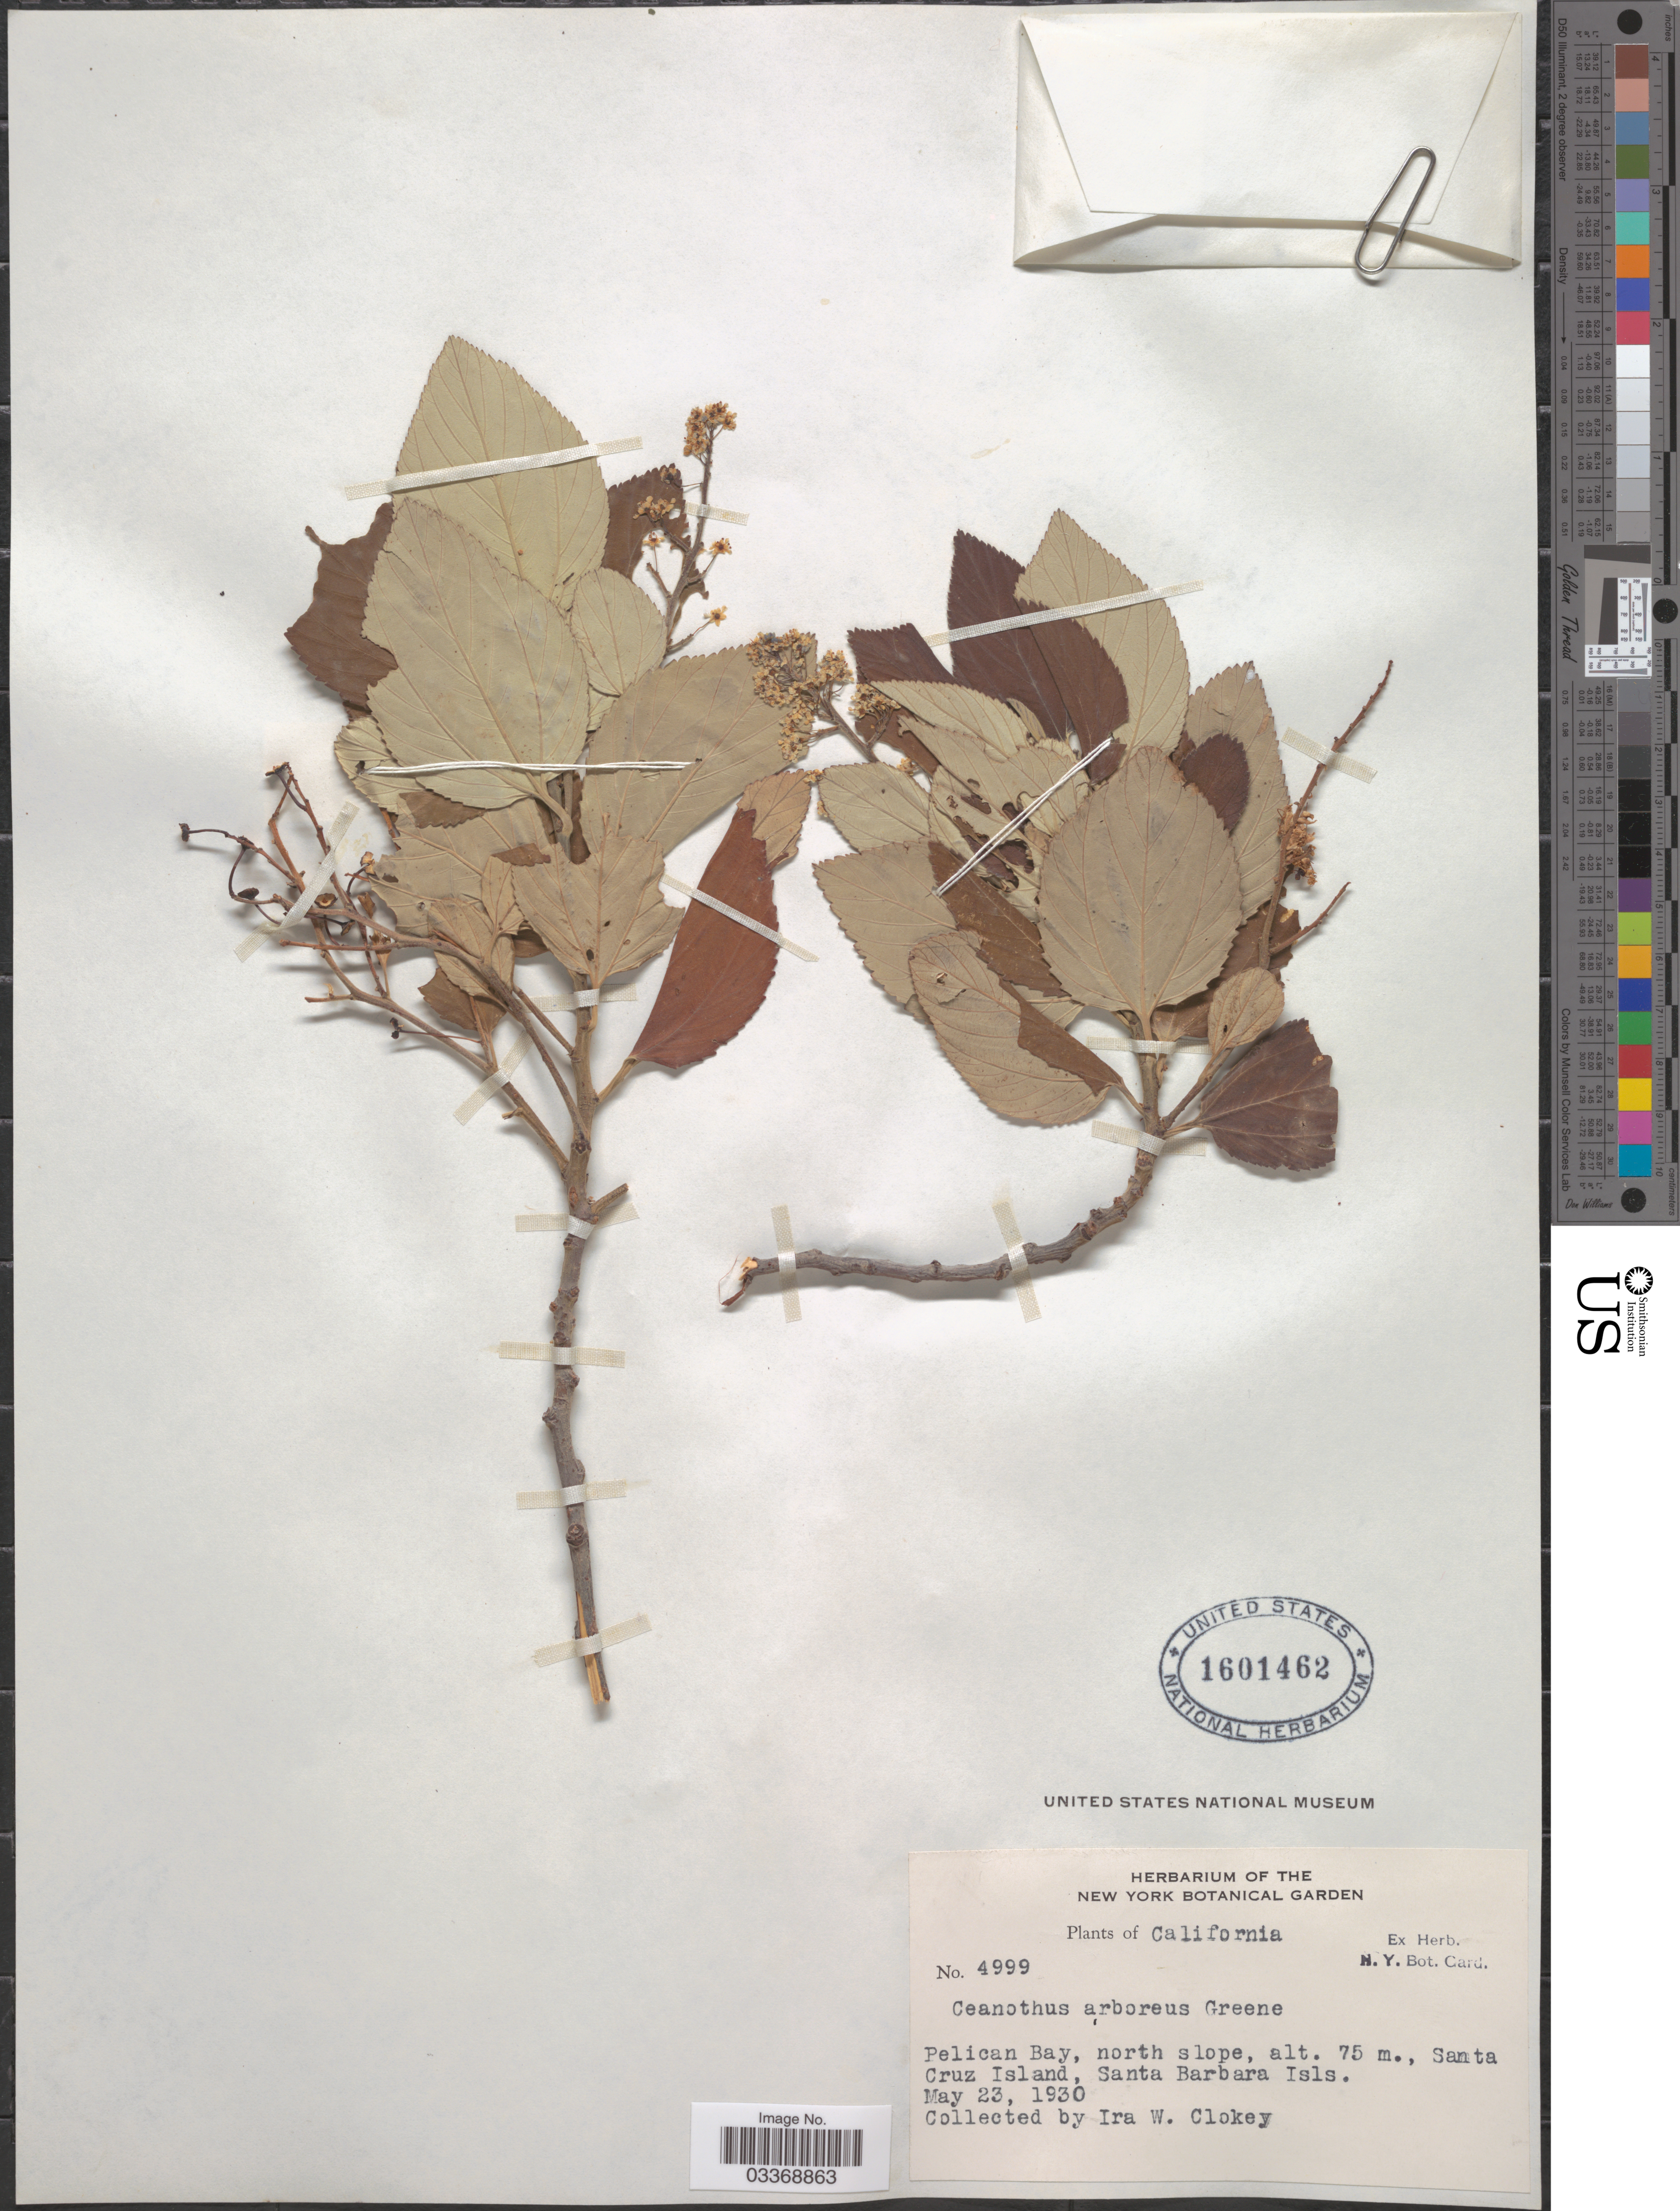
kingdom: Plantae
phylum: Tracheophyta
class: Magnoliopsida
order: Rosales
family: Rhamnaceae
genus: Ceanothus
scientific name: Ceanothus arboreus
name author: Greene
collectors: I. W. Clokey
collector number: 4999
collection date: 1930-05-23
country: United States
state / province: California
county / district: Santa Barbara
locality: Pelican Bay, north slope, Santa Cruz Island, Santa Barbara Isls.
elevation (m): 75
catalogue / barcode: US 1601462